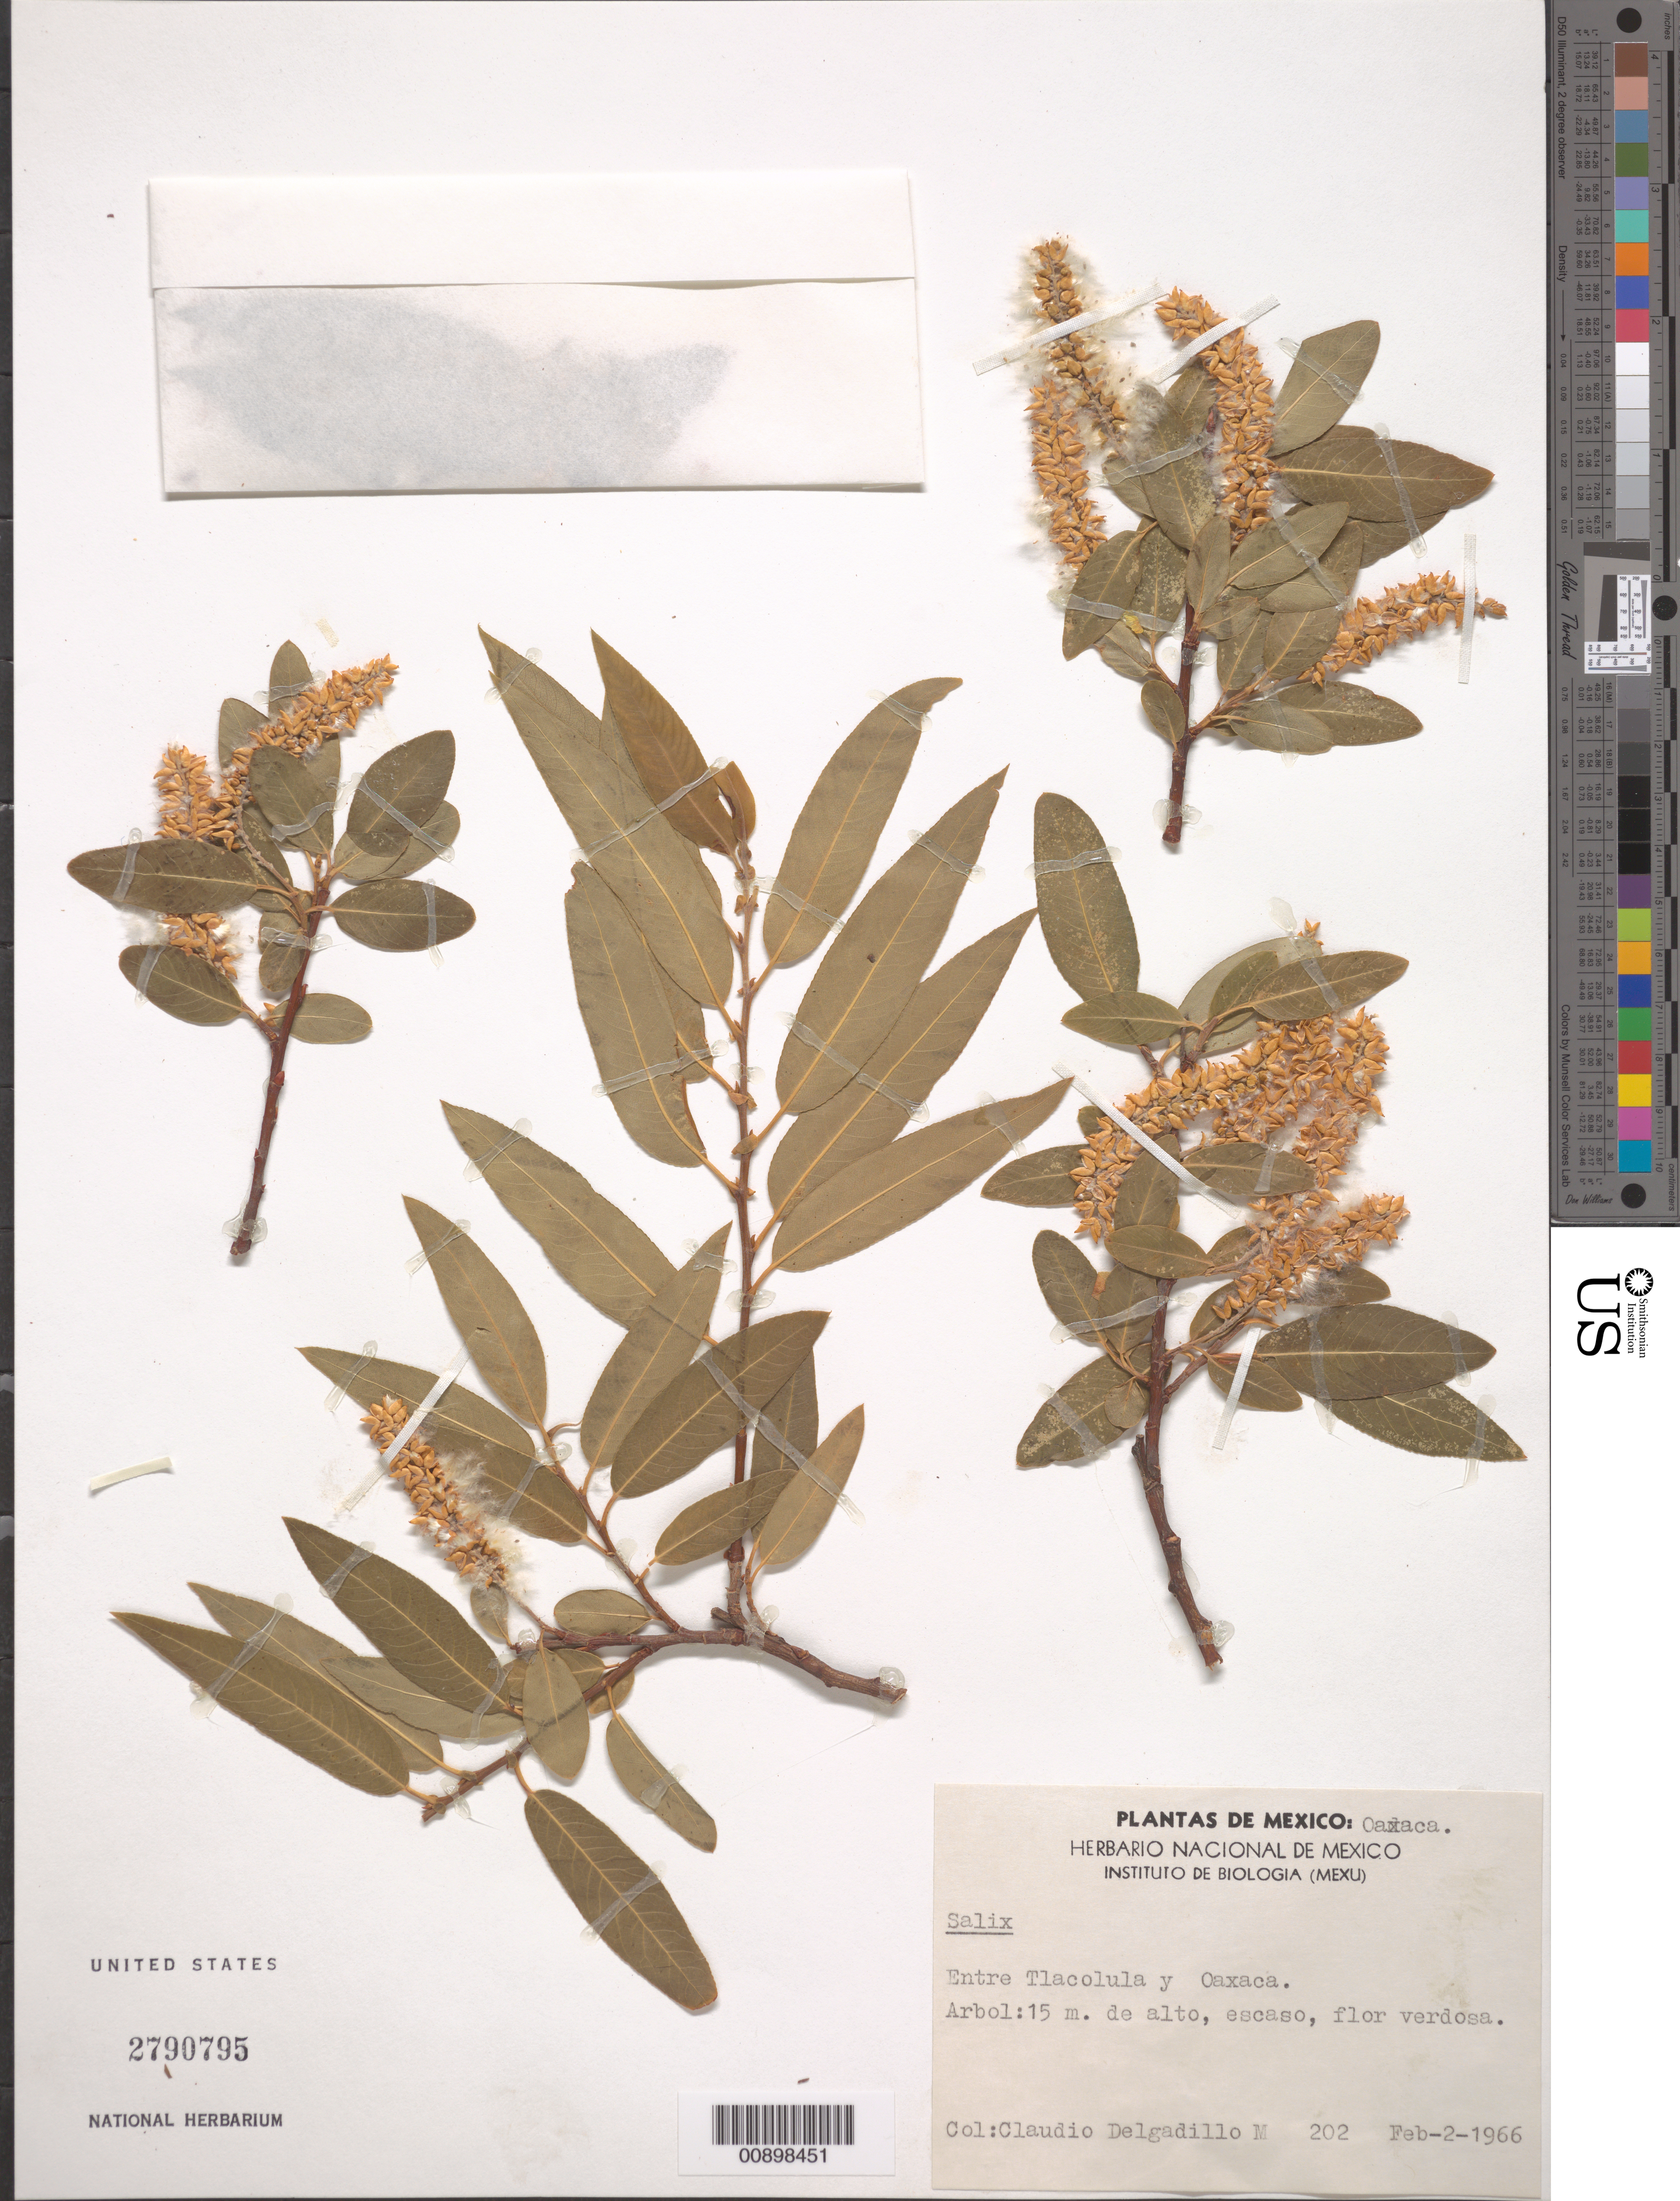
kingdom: Plantae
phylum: Tracheophyta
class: Magnoliopsida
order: Malpighiales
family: Salicaceae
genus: Salix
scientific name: Salix sp.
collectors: C. Delgadillo-m.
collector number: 202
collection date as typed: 02 Feb 1966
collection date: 1966-02-02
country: Mexico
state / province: Oaxaca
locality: Entre Tlacolula y Oaxaca.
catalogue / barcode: US 2790795